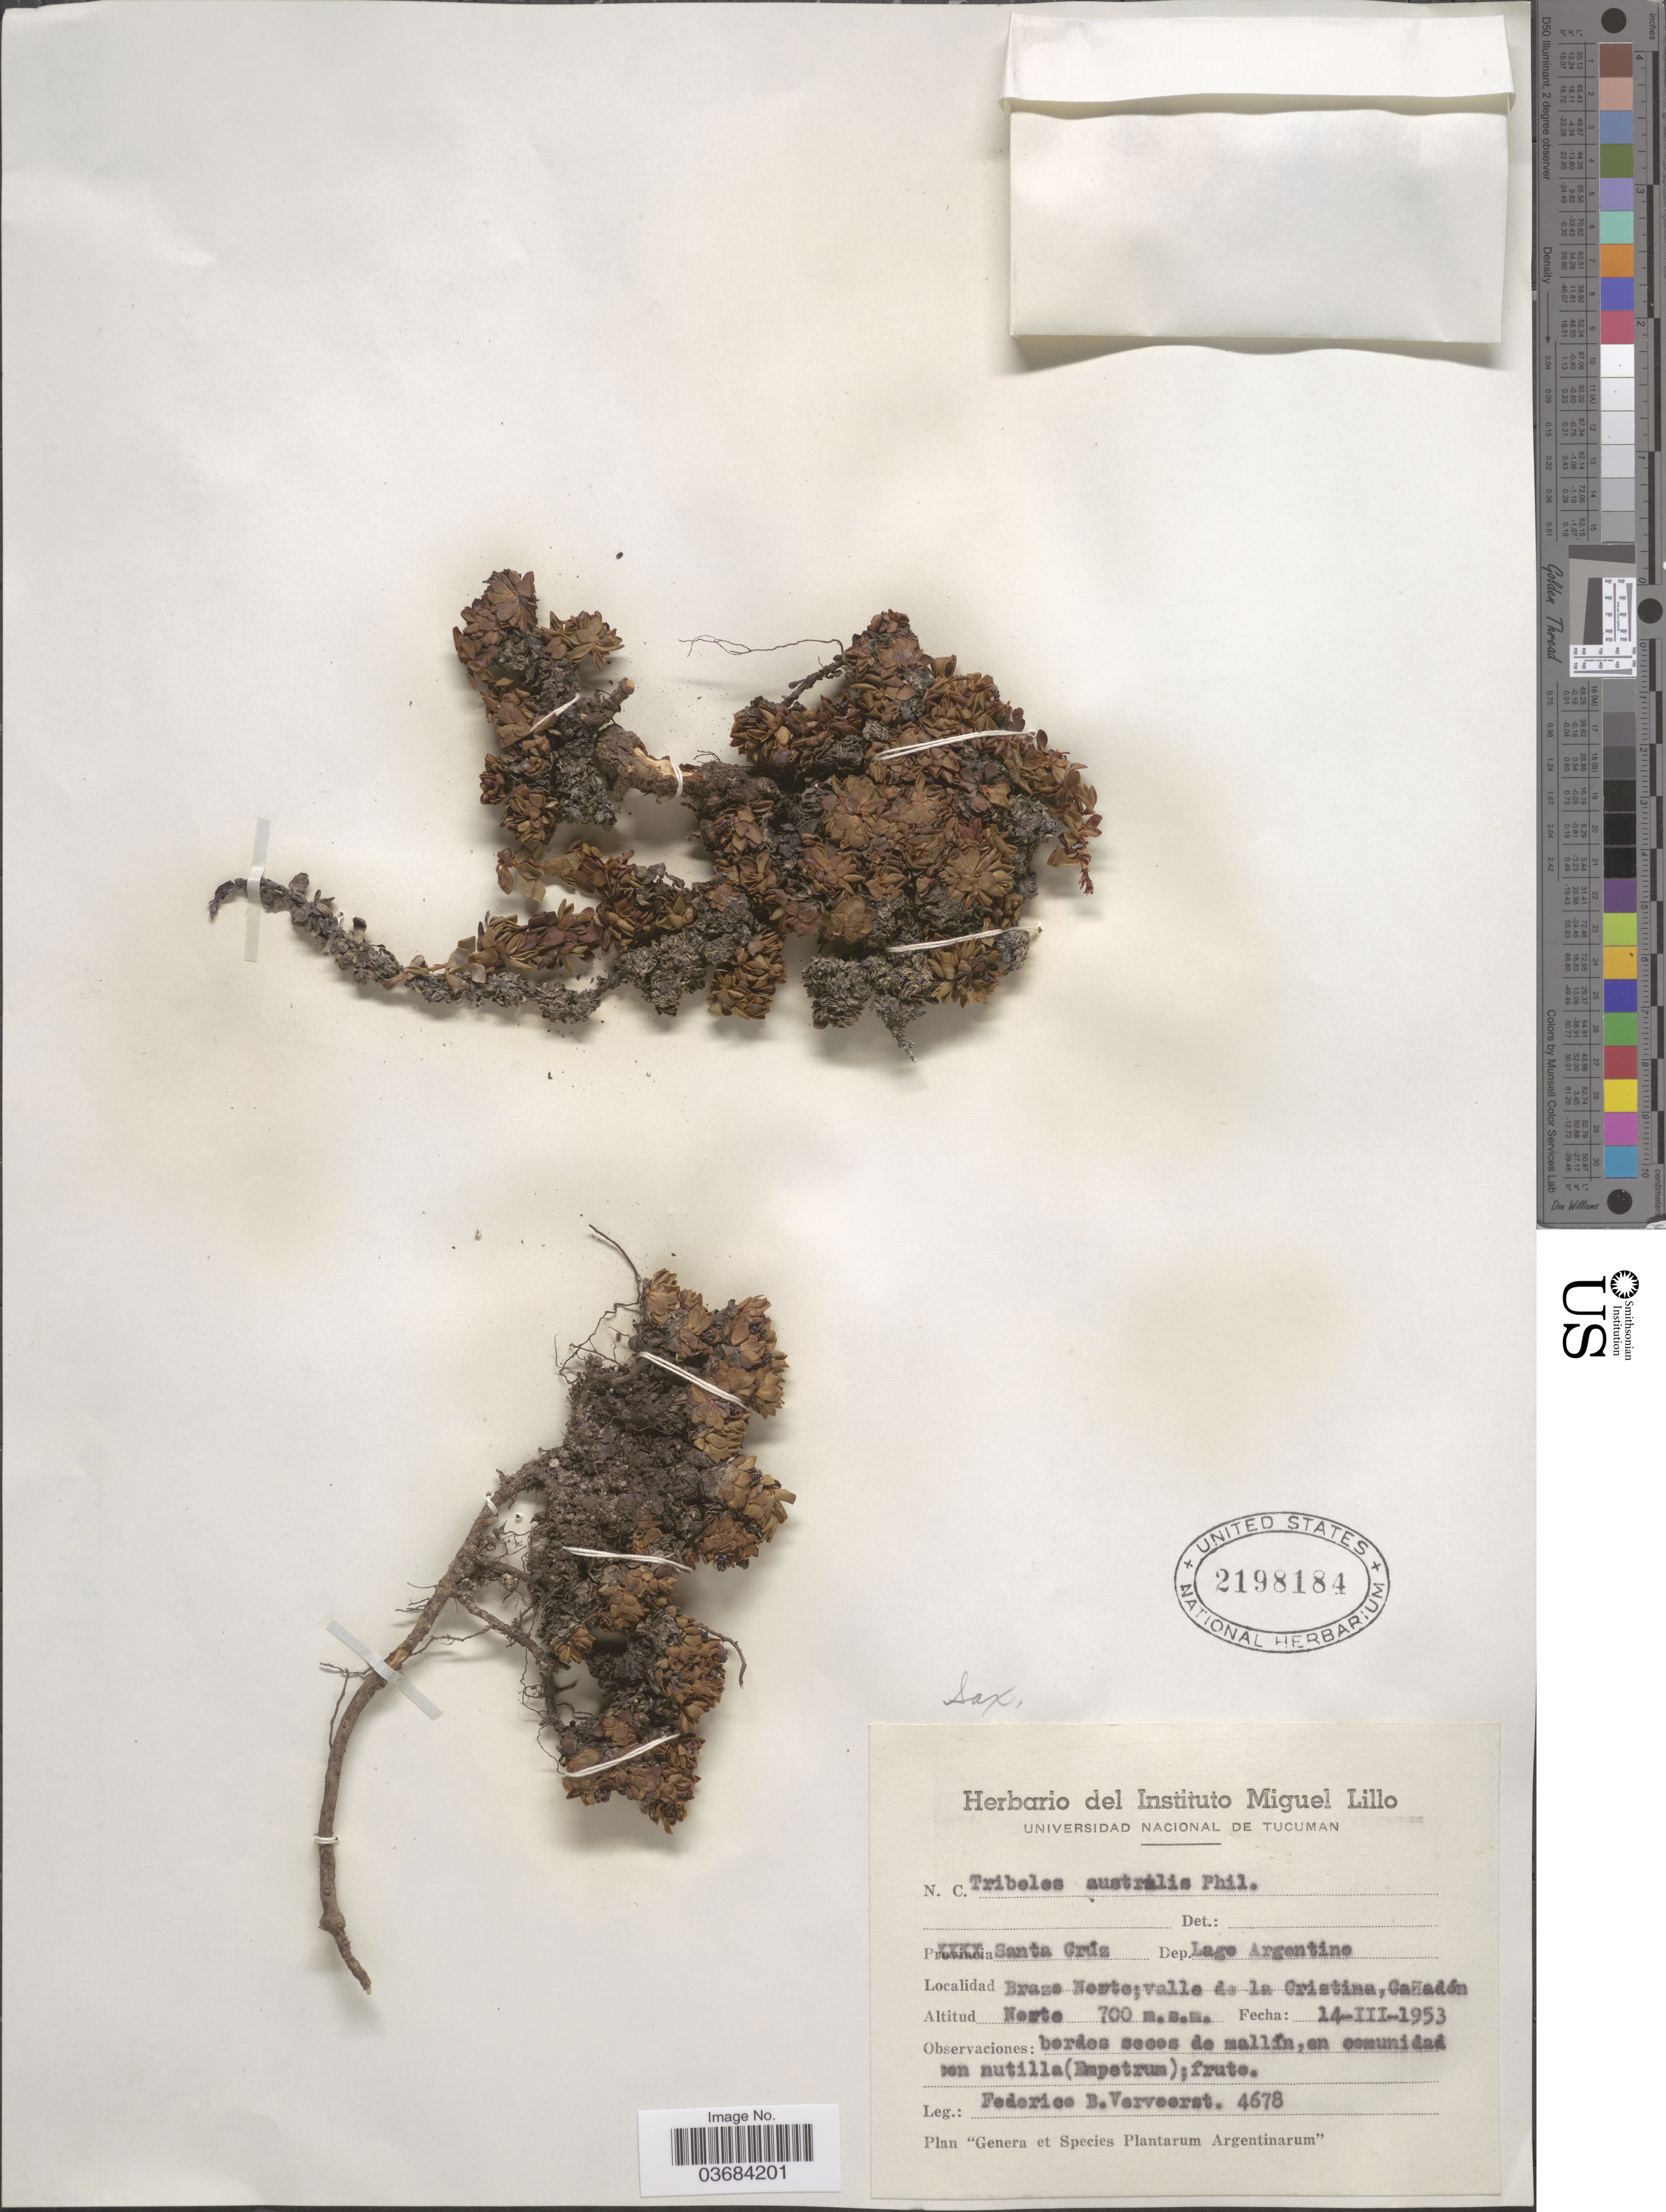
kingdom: Plantae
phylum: Tracheophyta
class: Magnoliopsida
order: Escalloniales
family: Escalloniaceae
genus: Tribeles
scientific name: Tribeles australis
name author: Phil.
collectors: F. B. Vervoorst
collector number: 4678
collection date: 1953-03-14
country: Argentina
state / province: Santa Cruz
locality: Dep. Lage Argentine. Brazo Norte; Valle de la Cristina, Gañadón Norte.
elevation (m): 700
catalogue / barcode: US 2198184